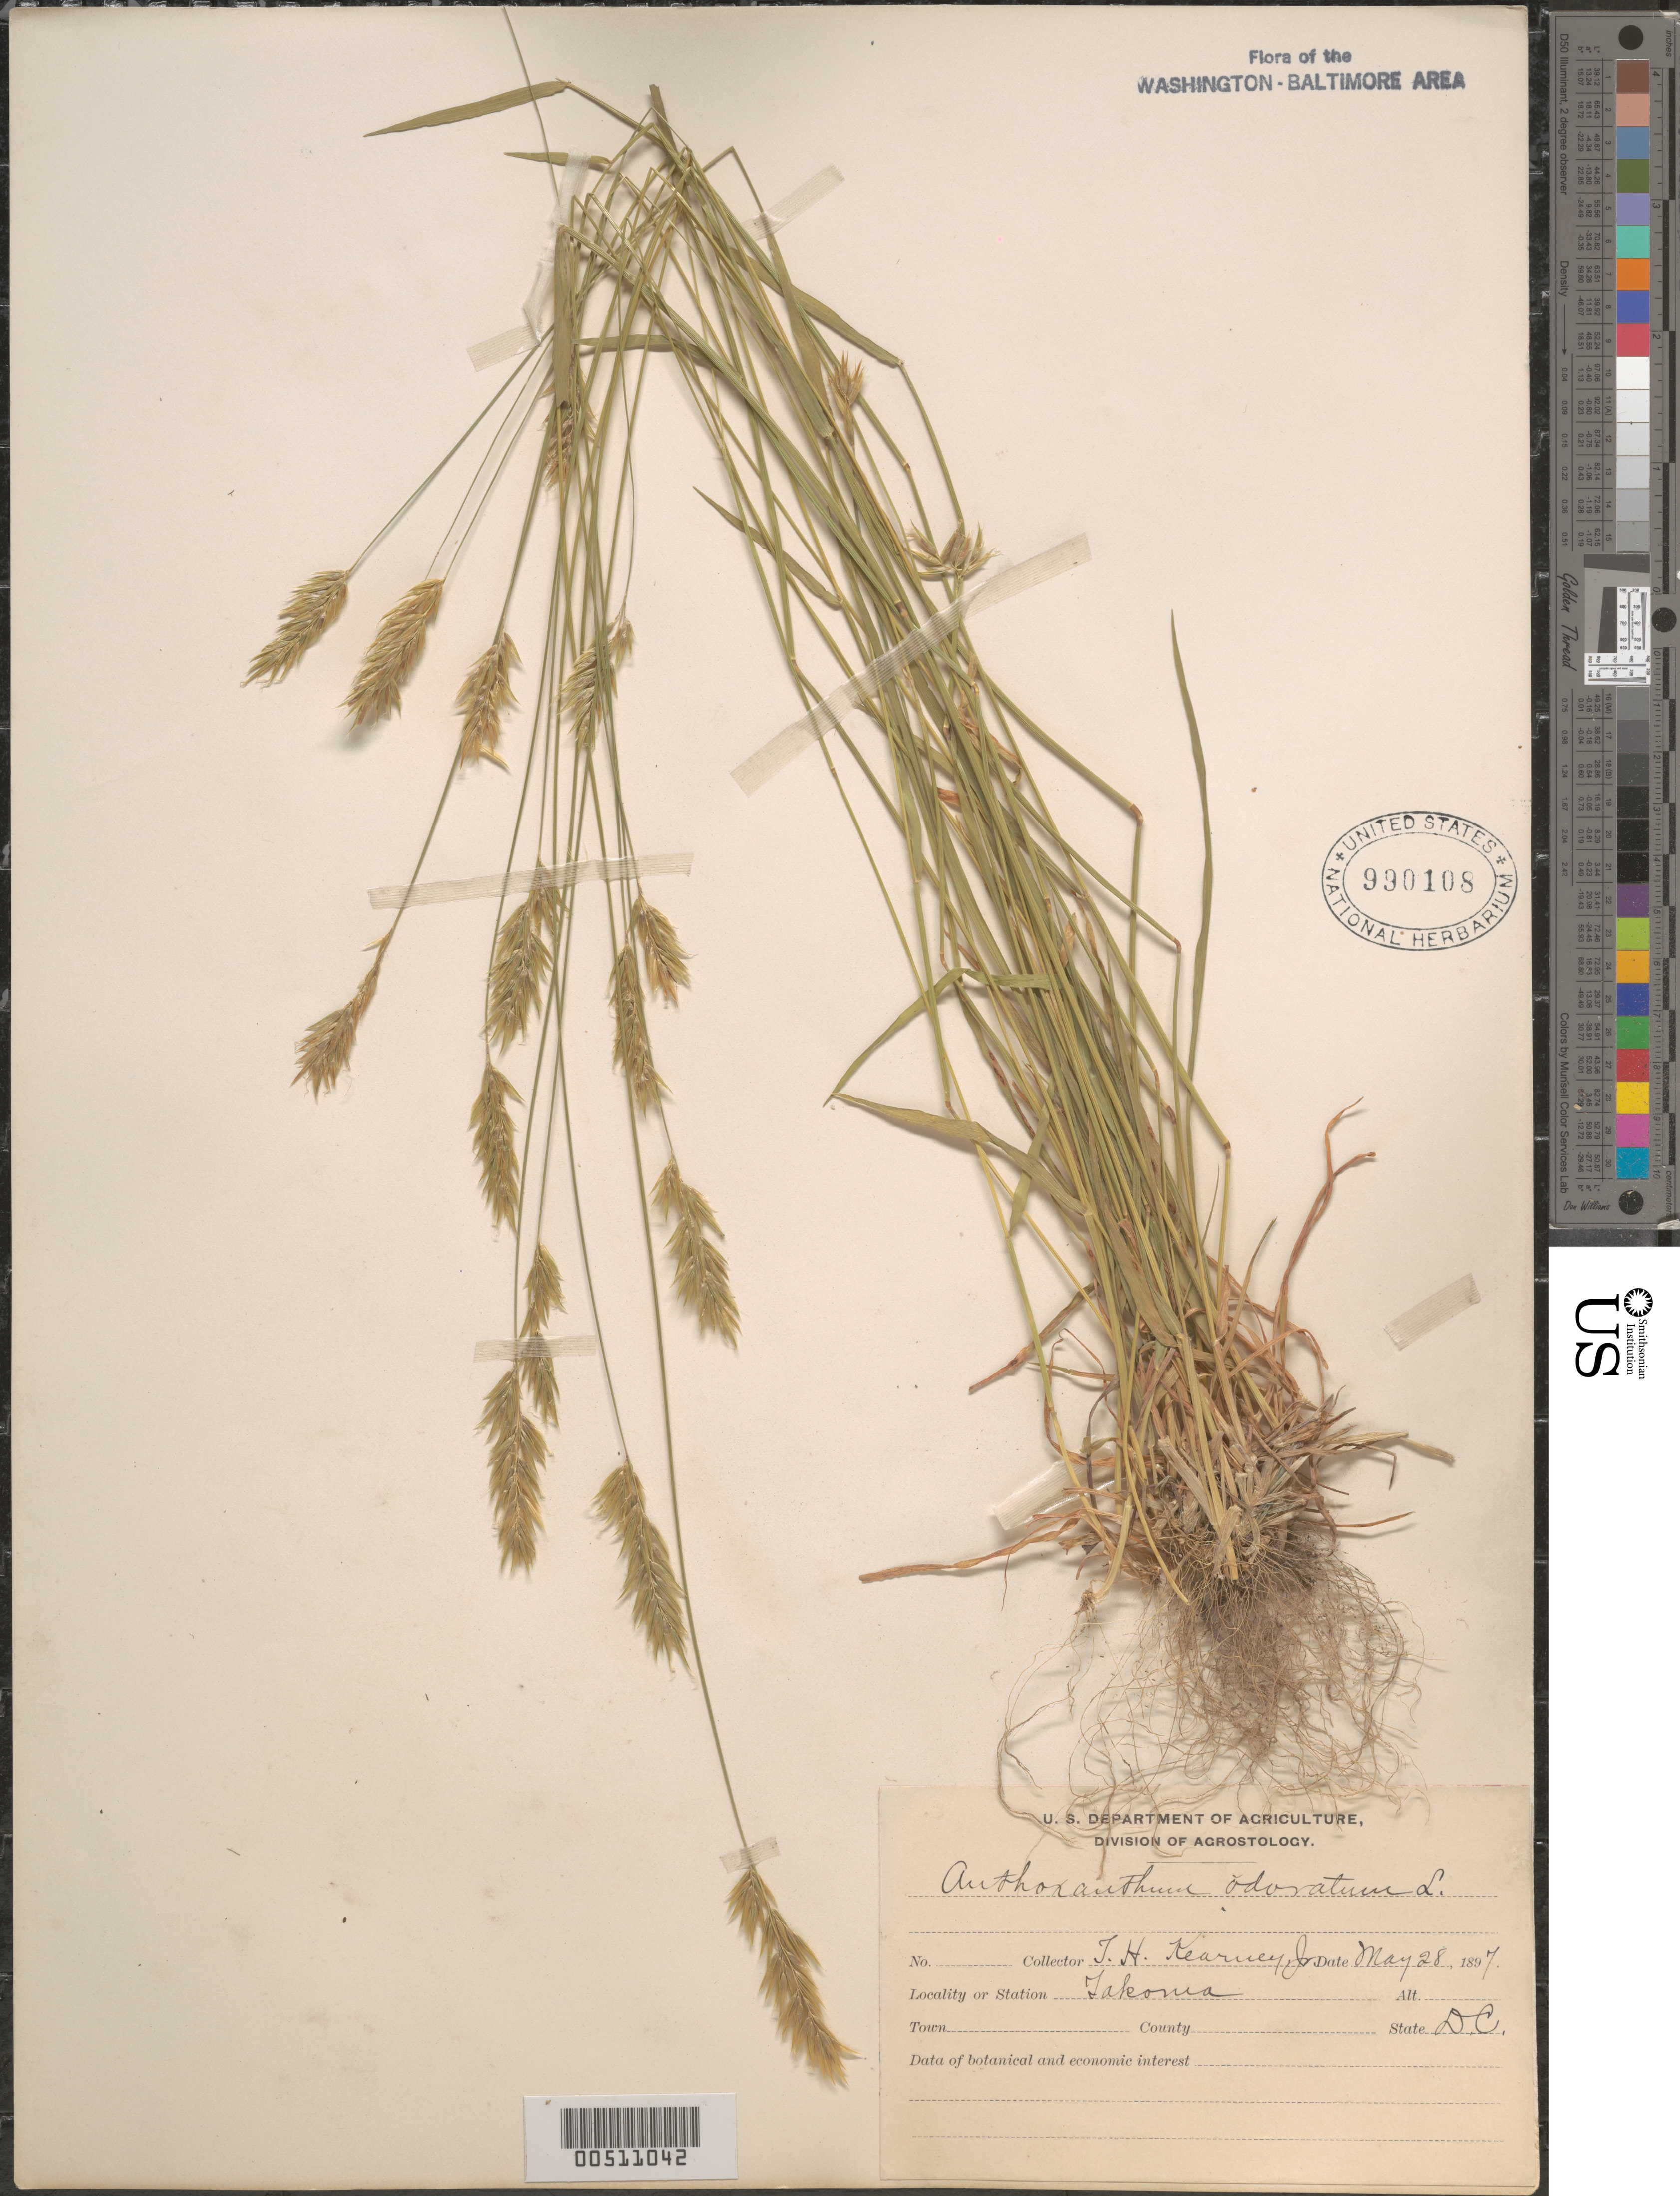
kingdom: Plantae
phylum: Tracheophyta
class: Liliopsida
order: Poales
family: Poaceae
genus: Anthoxanthum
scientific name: Anthoxanthum odoratum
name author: L.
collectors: T. H. Kearney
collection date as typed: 28 May 1897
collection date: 1897-05-28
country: United States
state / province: District of Columbia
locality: Takoma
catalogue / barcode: US 990108